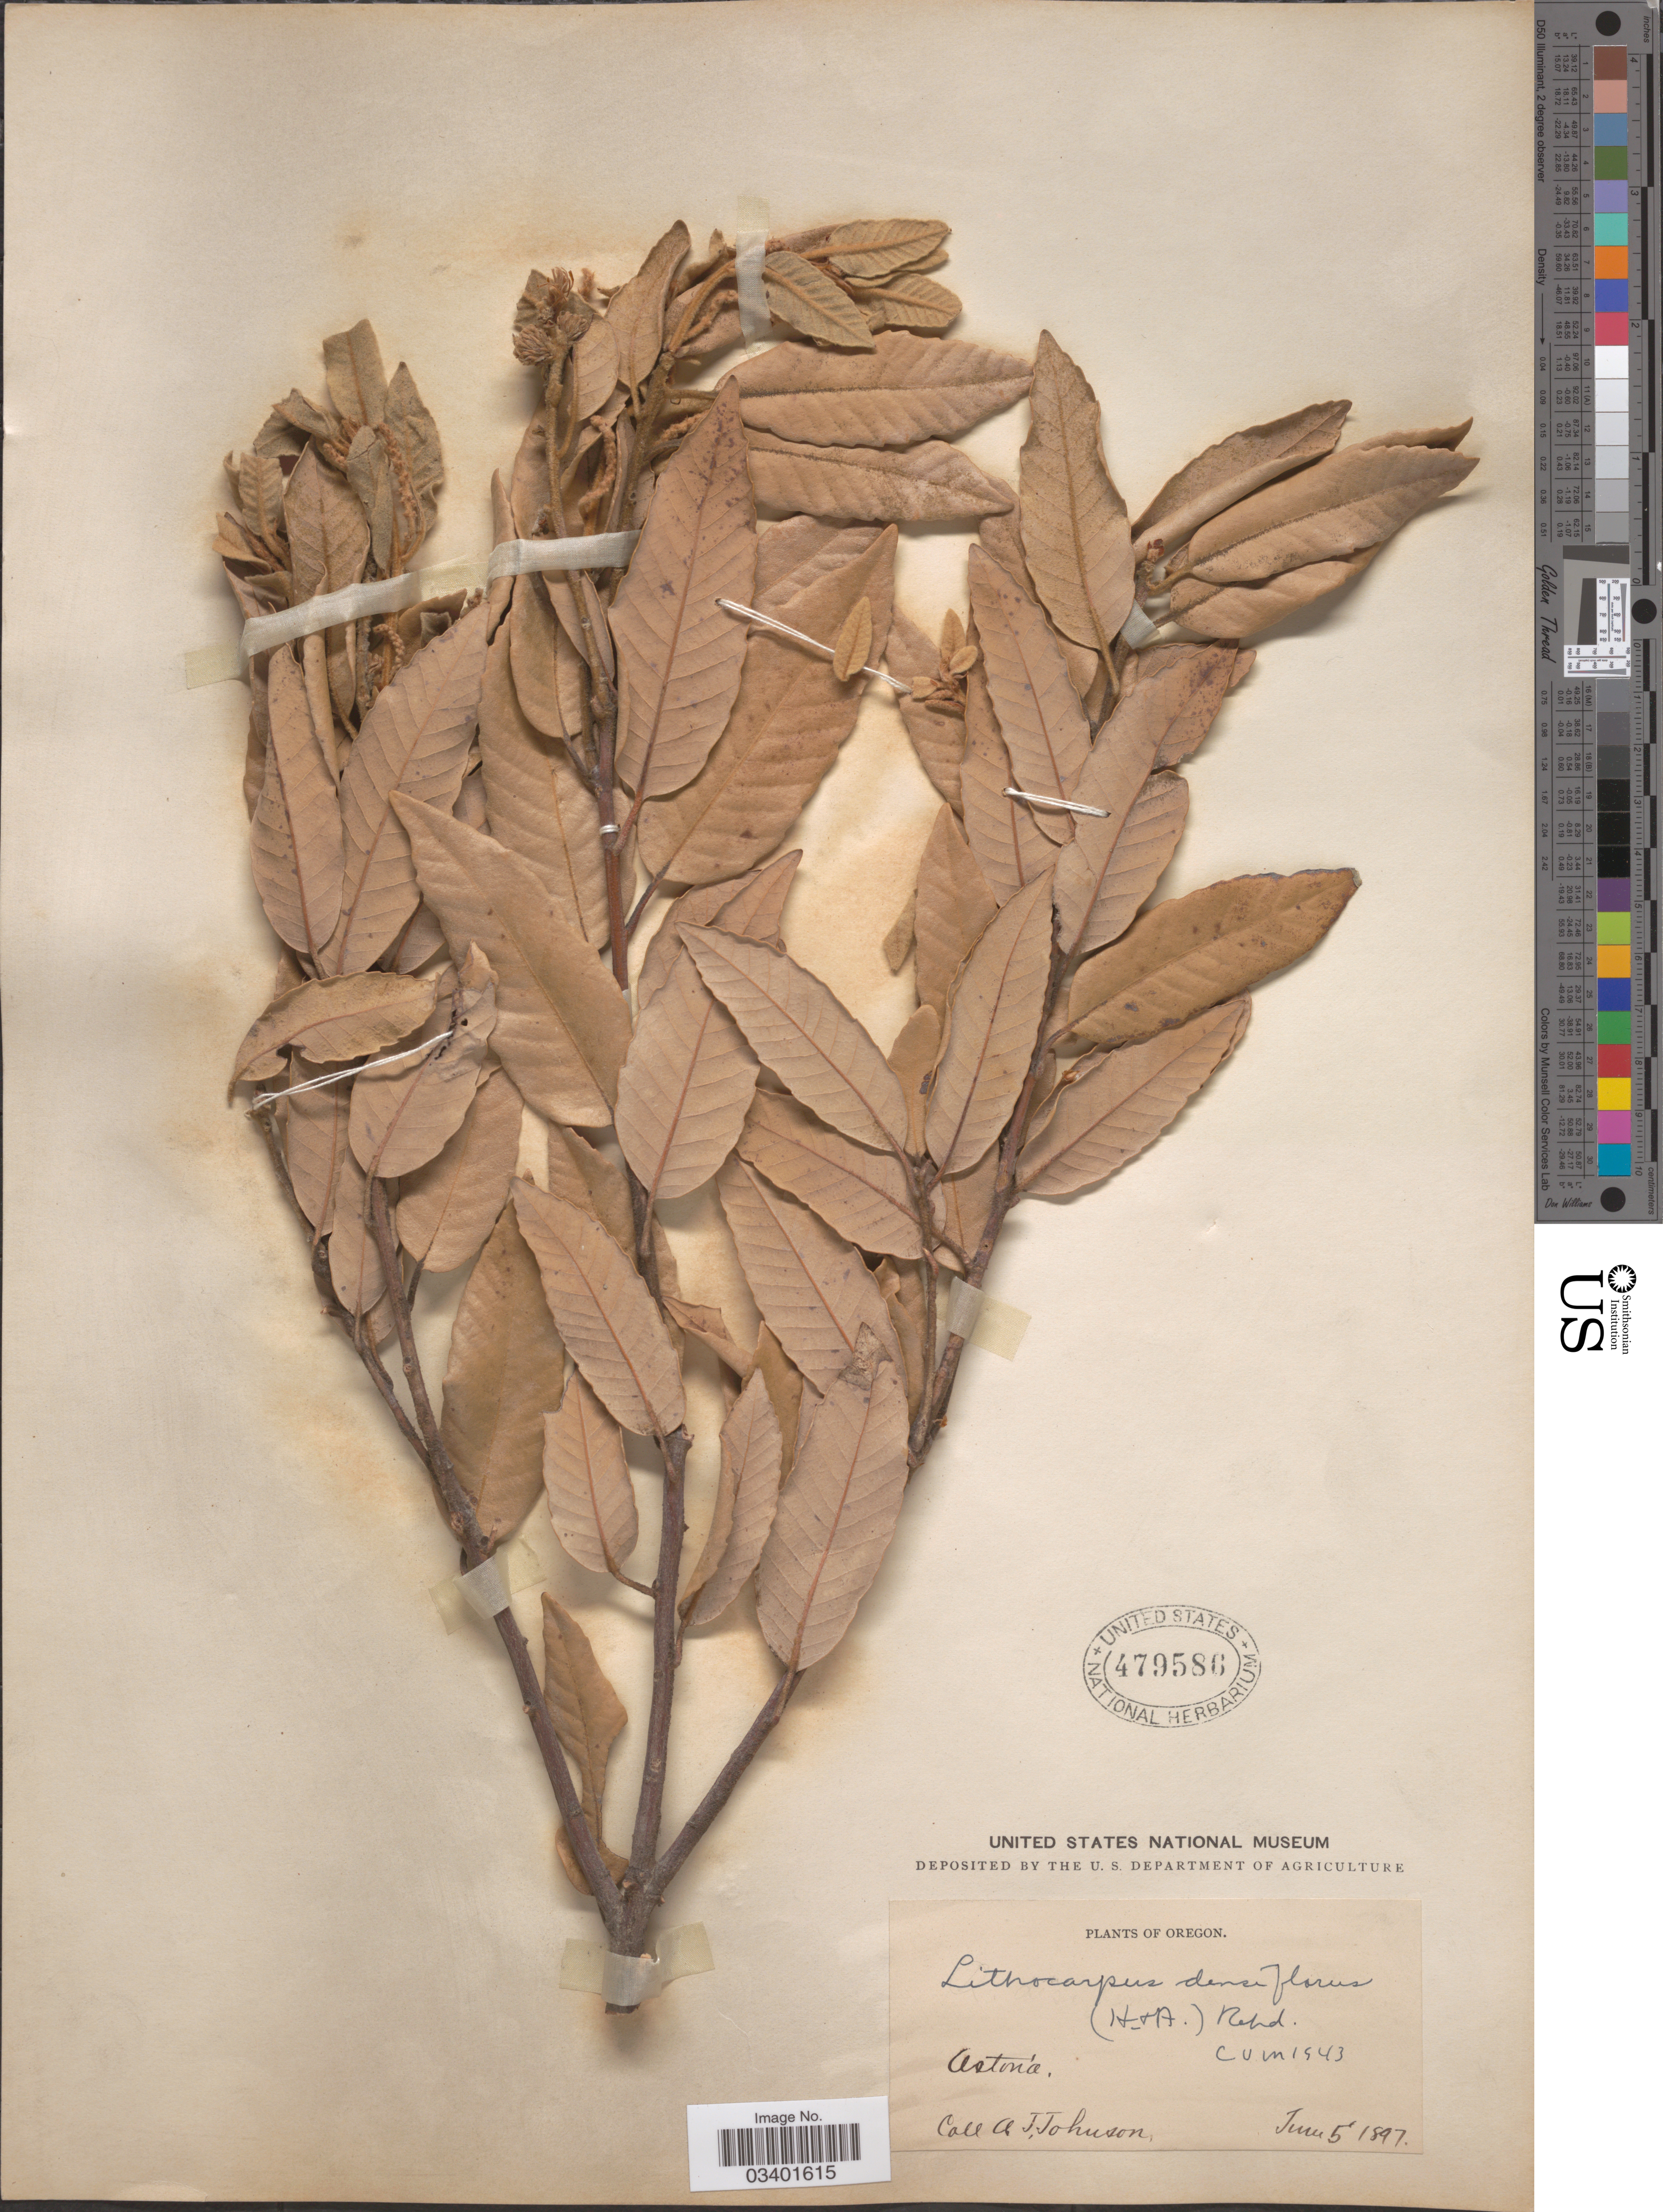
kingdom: Plantae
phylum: Tracheophyta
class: Magnoliopsida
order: Fagales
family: Fagaceae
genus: Notholithocarpus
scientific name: Notholithocarpus densiflorus var. densiflorus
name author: (Hook. & Arn.) P. S. Manos et al.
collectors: A. Johnson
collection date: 1897-06-05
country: United States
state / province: Oregon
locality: Astoria.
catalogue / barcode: US 479586